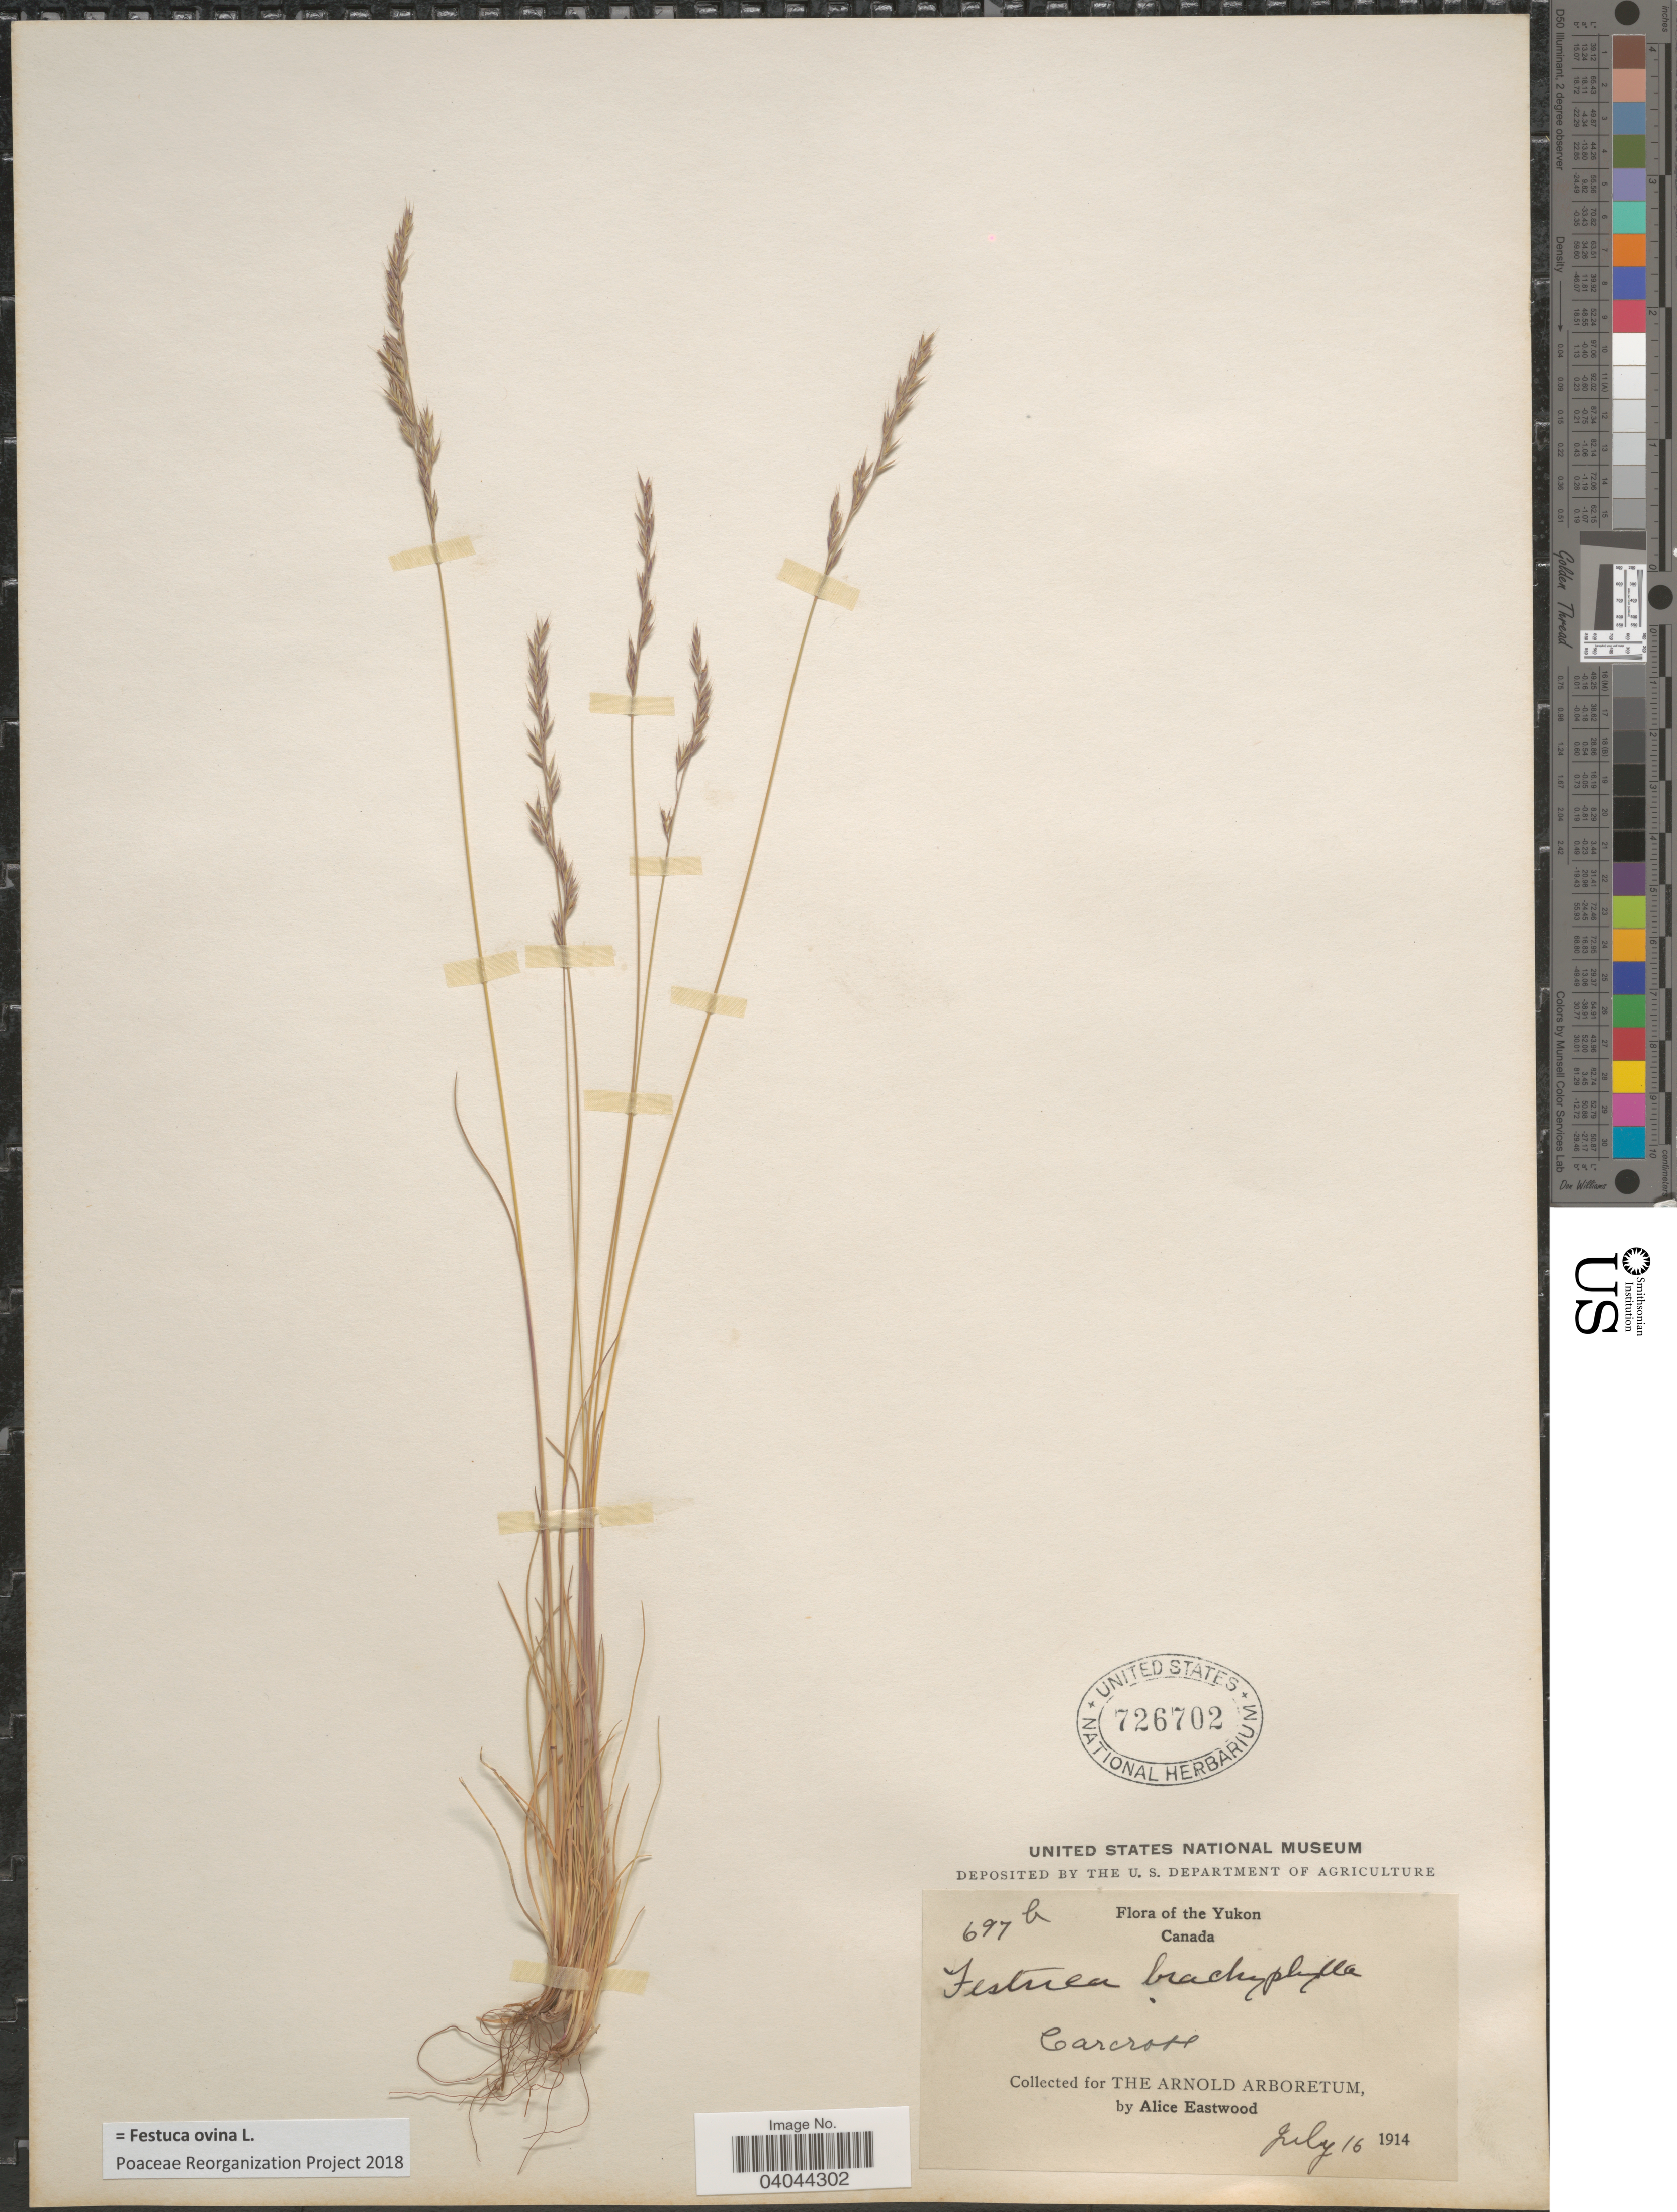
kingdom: Plantae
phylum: Tracheophyta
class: Liliopsida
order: Poales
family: Poaceae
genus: Festuca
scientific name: Festuca ovina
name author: L.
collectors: A. Eastwood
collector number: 697b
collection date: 1914-07-16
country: Canada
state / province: Yukon Territory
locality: Yukon. Carcross.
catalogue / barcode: US 726702